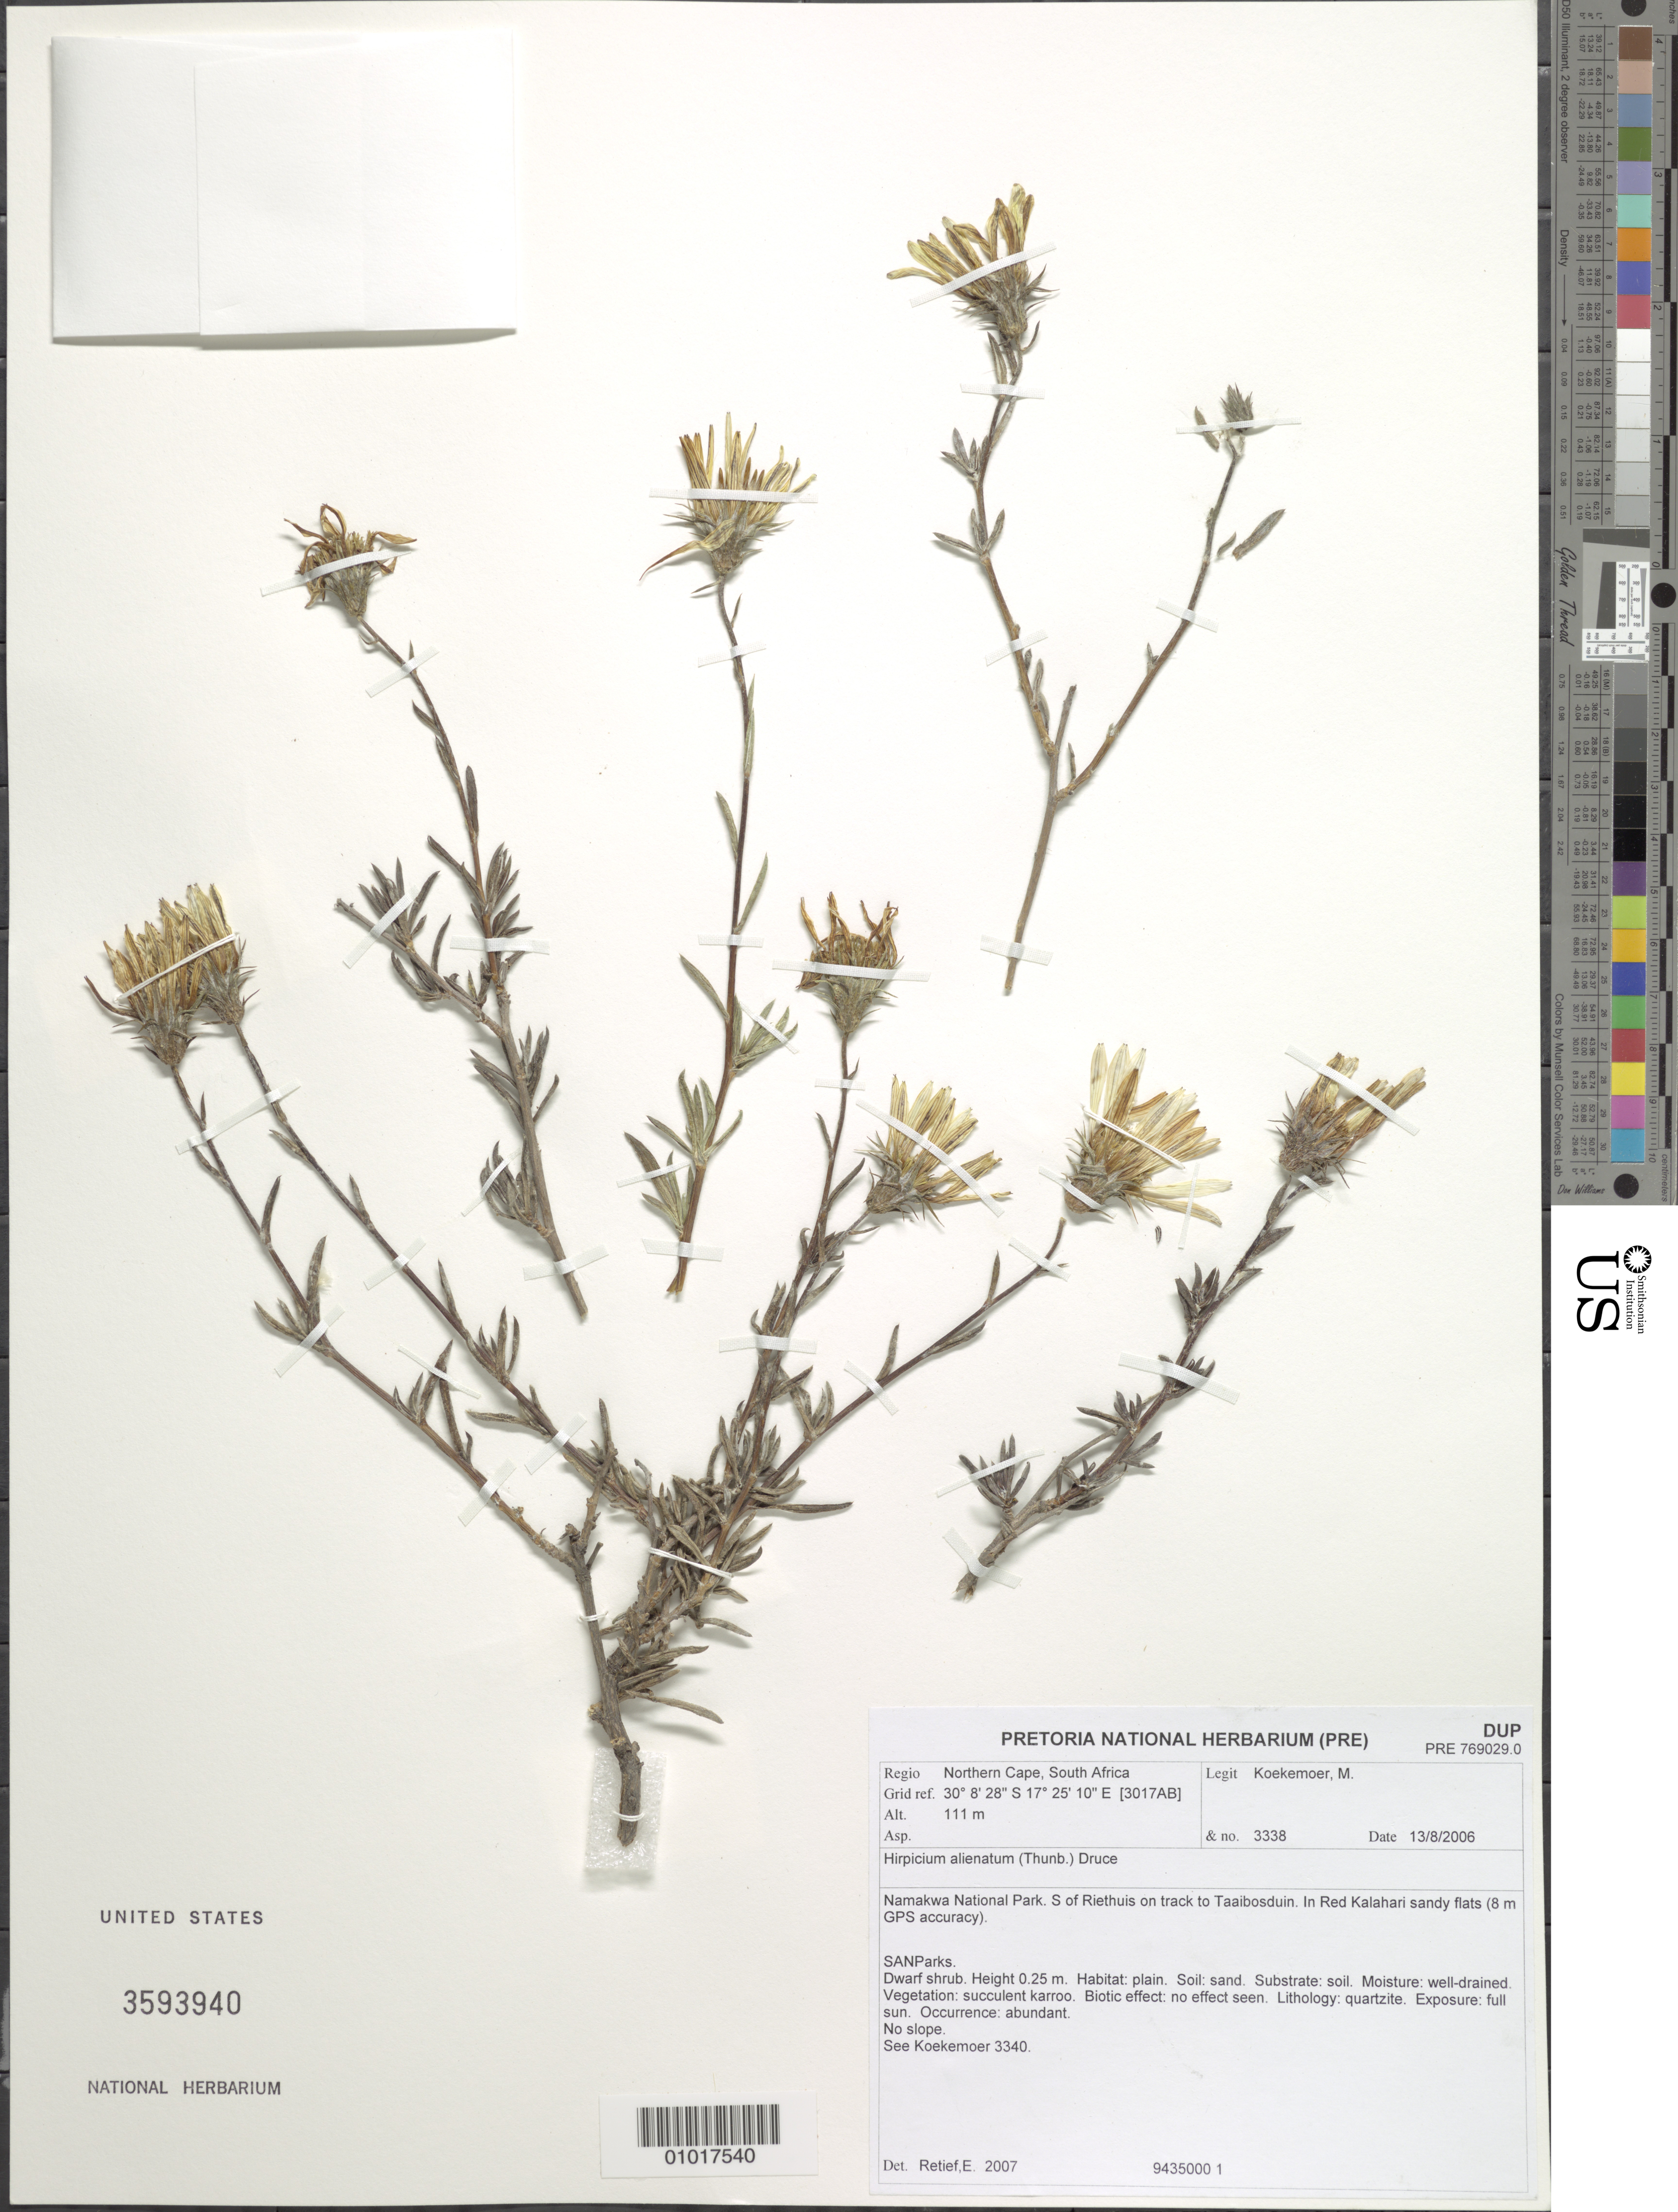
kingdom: Plantae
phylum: Tracheophyta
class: Magnoliopsida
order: Asterales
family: Asteraceae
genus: Hirpicium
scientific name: Hirpicium alienatum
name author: (Thunb.) Druce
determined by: Retief, E.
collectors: M. Koekemoer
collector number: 3340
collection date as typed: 13 August 2006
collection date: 2006-08-13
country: South Africa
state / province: Northern Cape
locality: Namakwa National Park. S of Riethuis on track to Taaibosduin. In Red Kalahari sandy flats (8 m GPS accuracy)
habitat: Plain. Soil: sand. Substrate: soil. Moisture: well-drained. Vegetation: succulent karroo. Biotic effect: no effect seen…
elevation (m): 111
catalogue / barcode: US 3593940